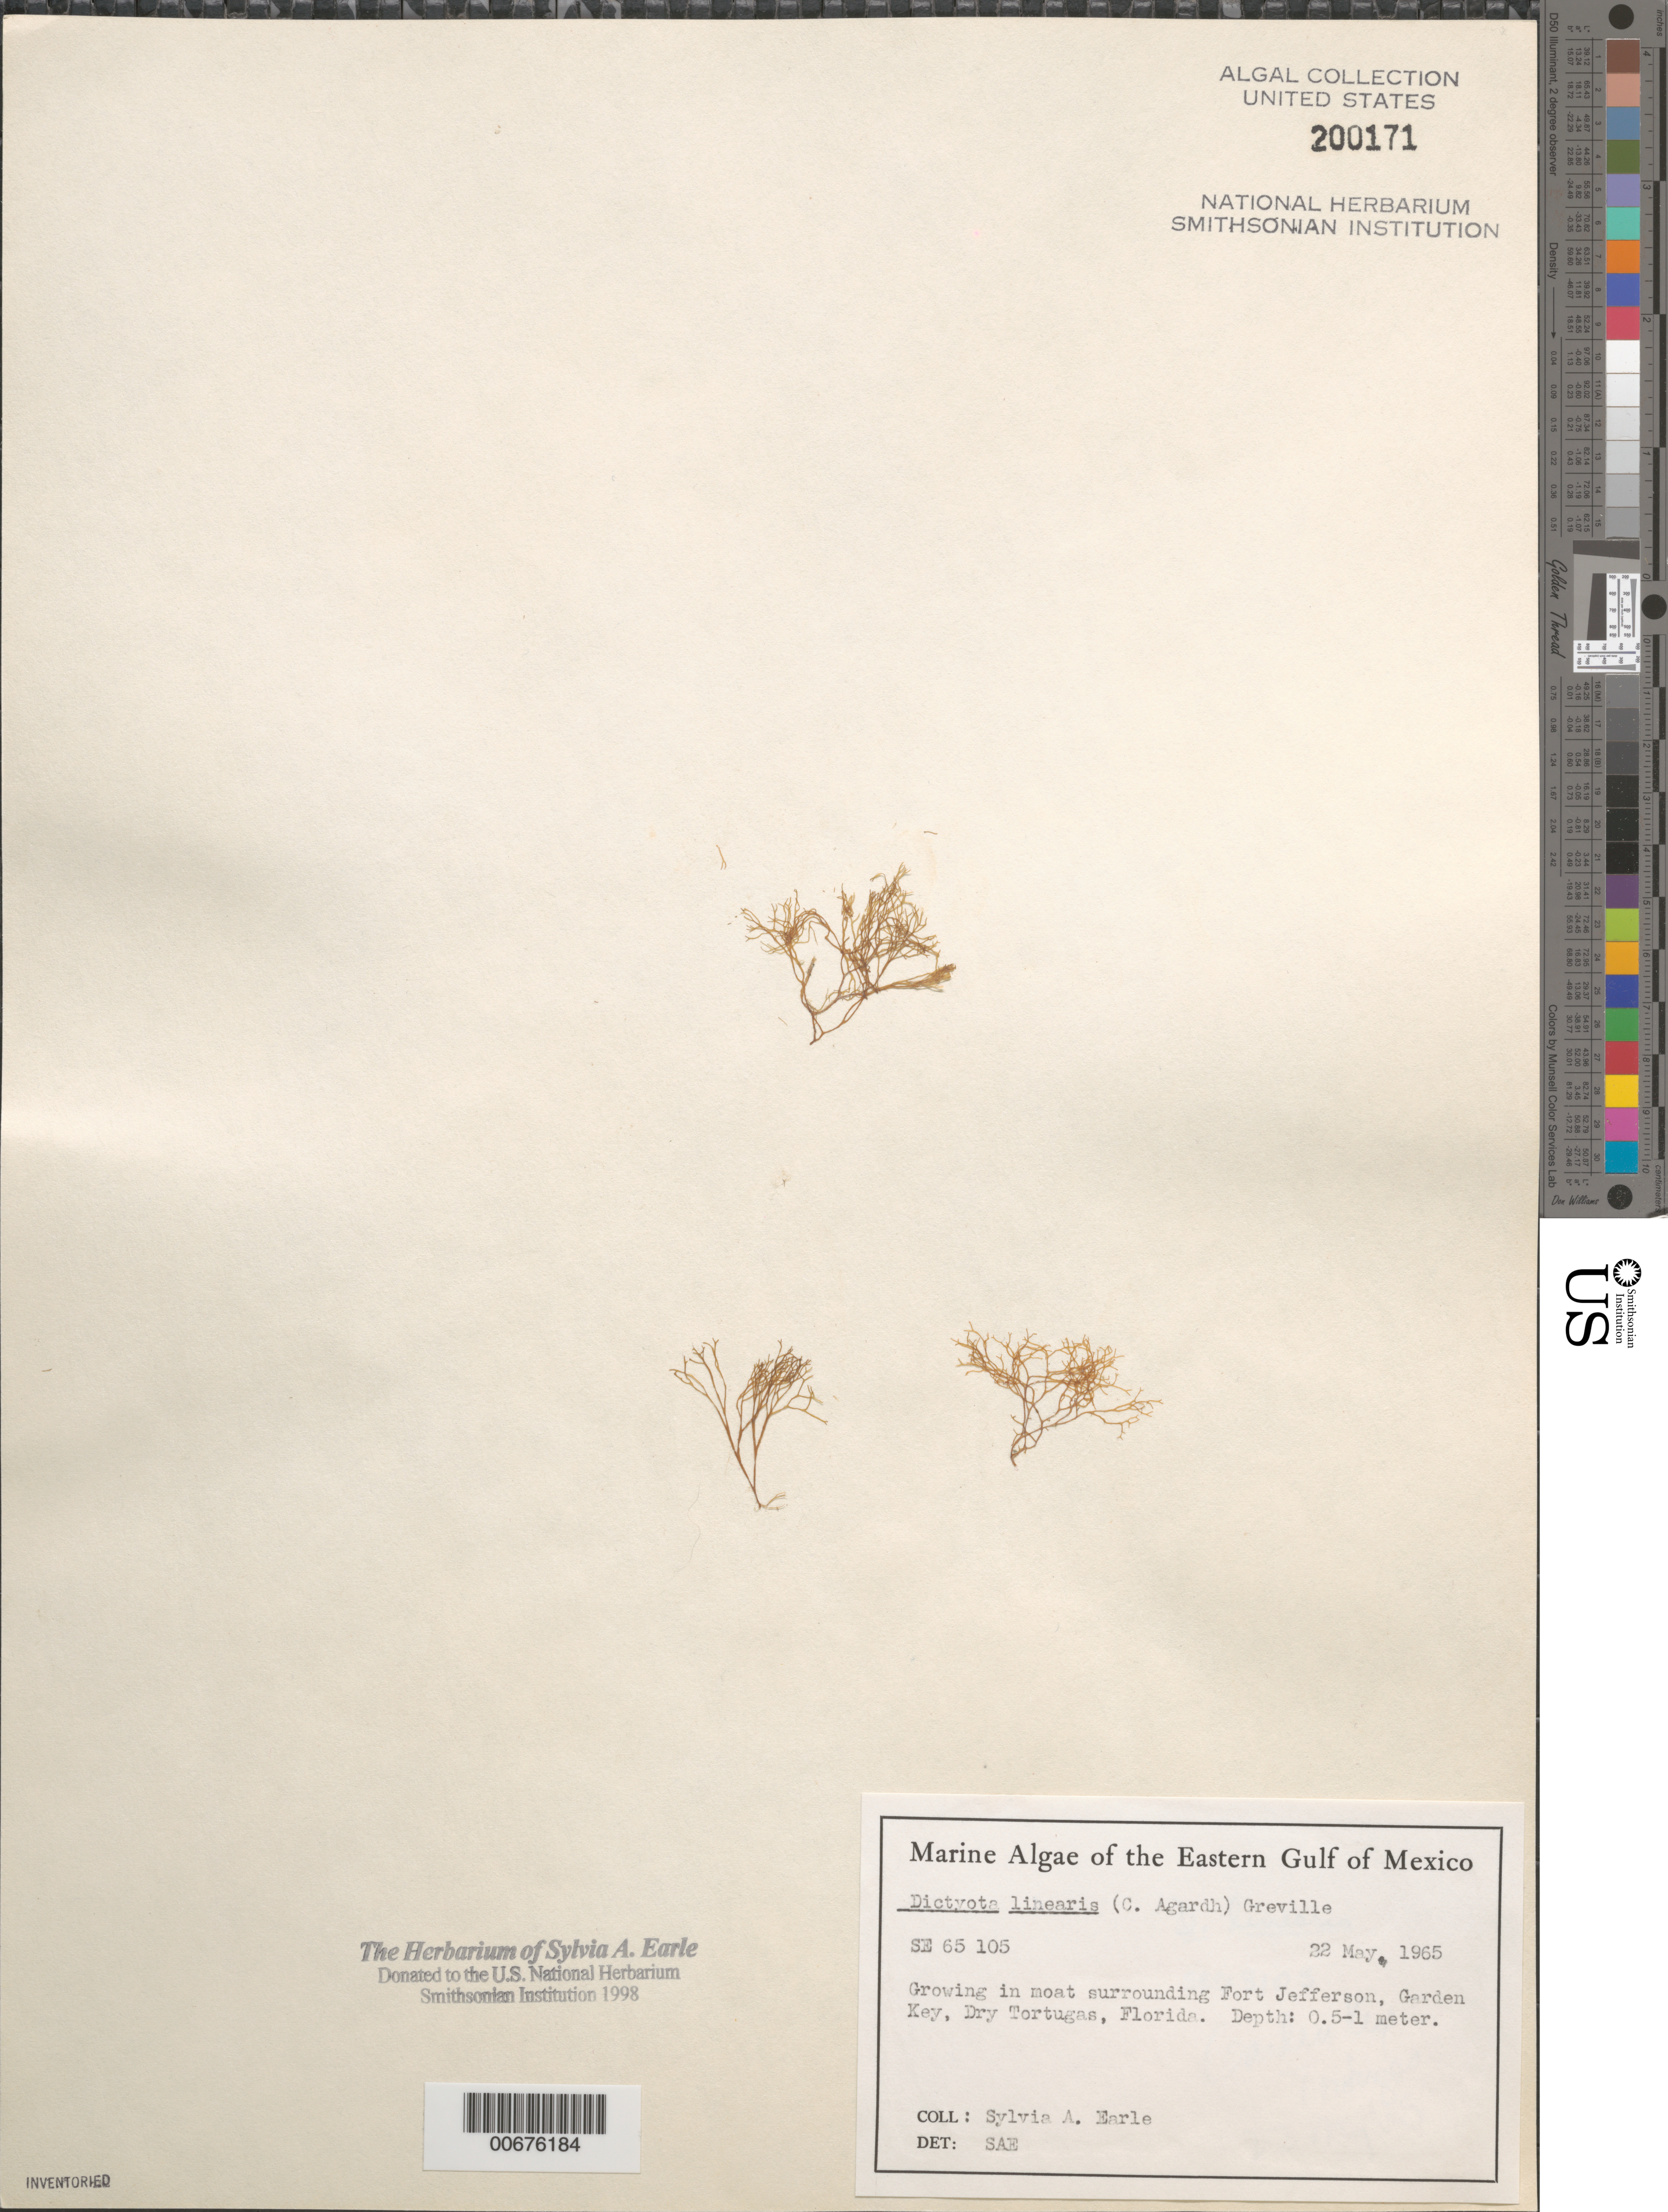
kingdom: Chromista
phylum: Ochrophyta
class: Phaeophyceae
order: Dictyotales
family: Dictyotaceae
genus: Dictyota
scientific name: Dictyota linearis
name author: (C. Agardh) Grev.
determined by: Earle, S. A.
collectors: S. A. Earle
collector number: Se 65105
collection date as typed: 22 May 1965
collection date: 1965-05-22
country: United States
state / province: Florida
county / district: Monroe County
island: Garden Key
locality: Fort Jefferson moat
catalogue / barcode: US 200171